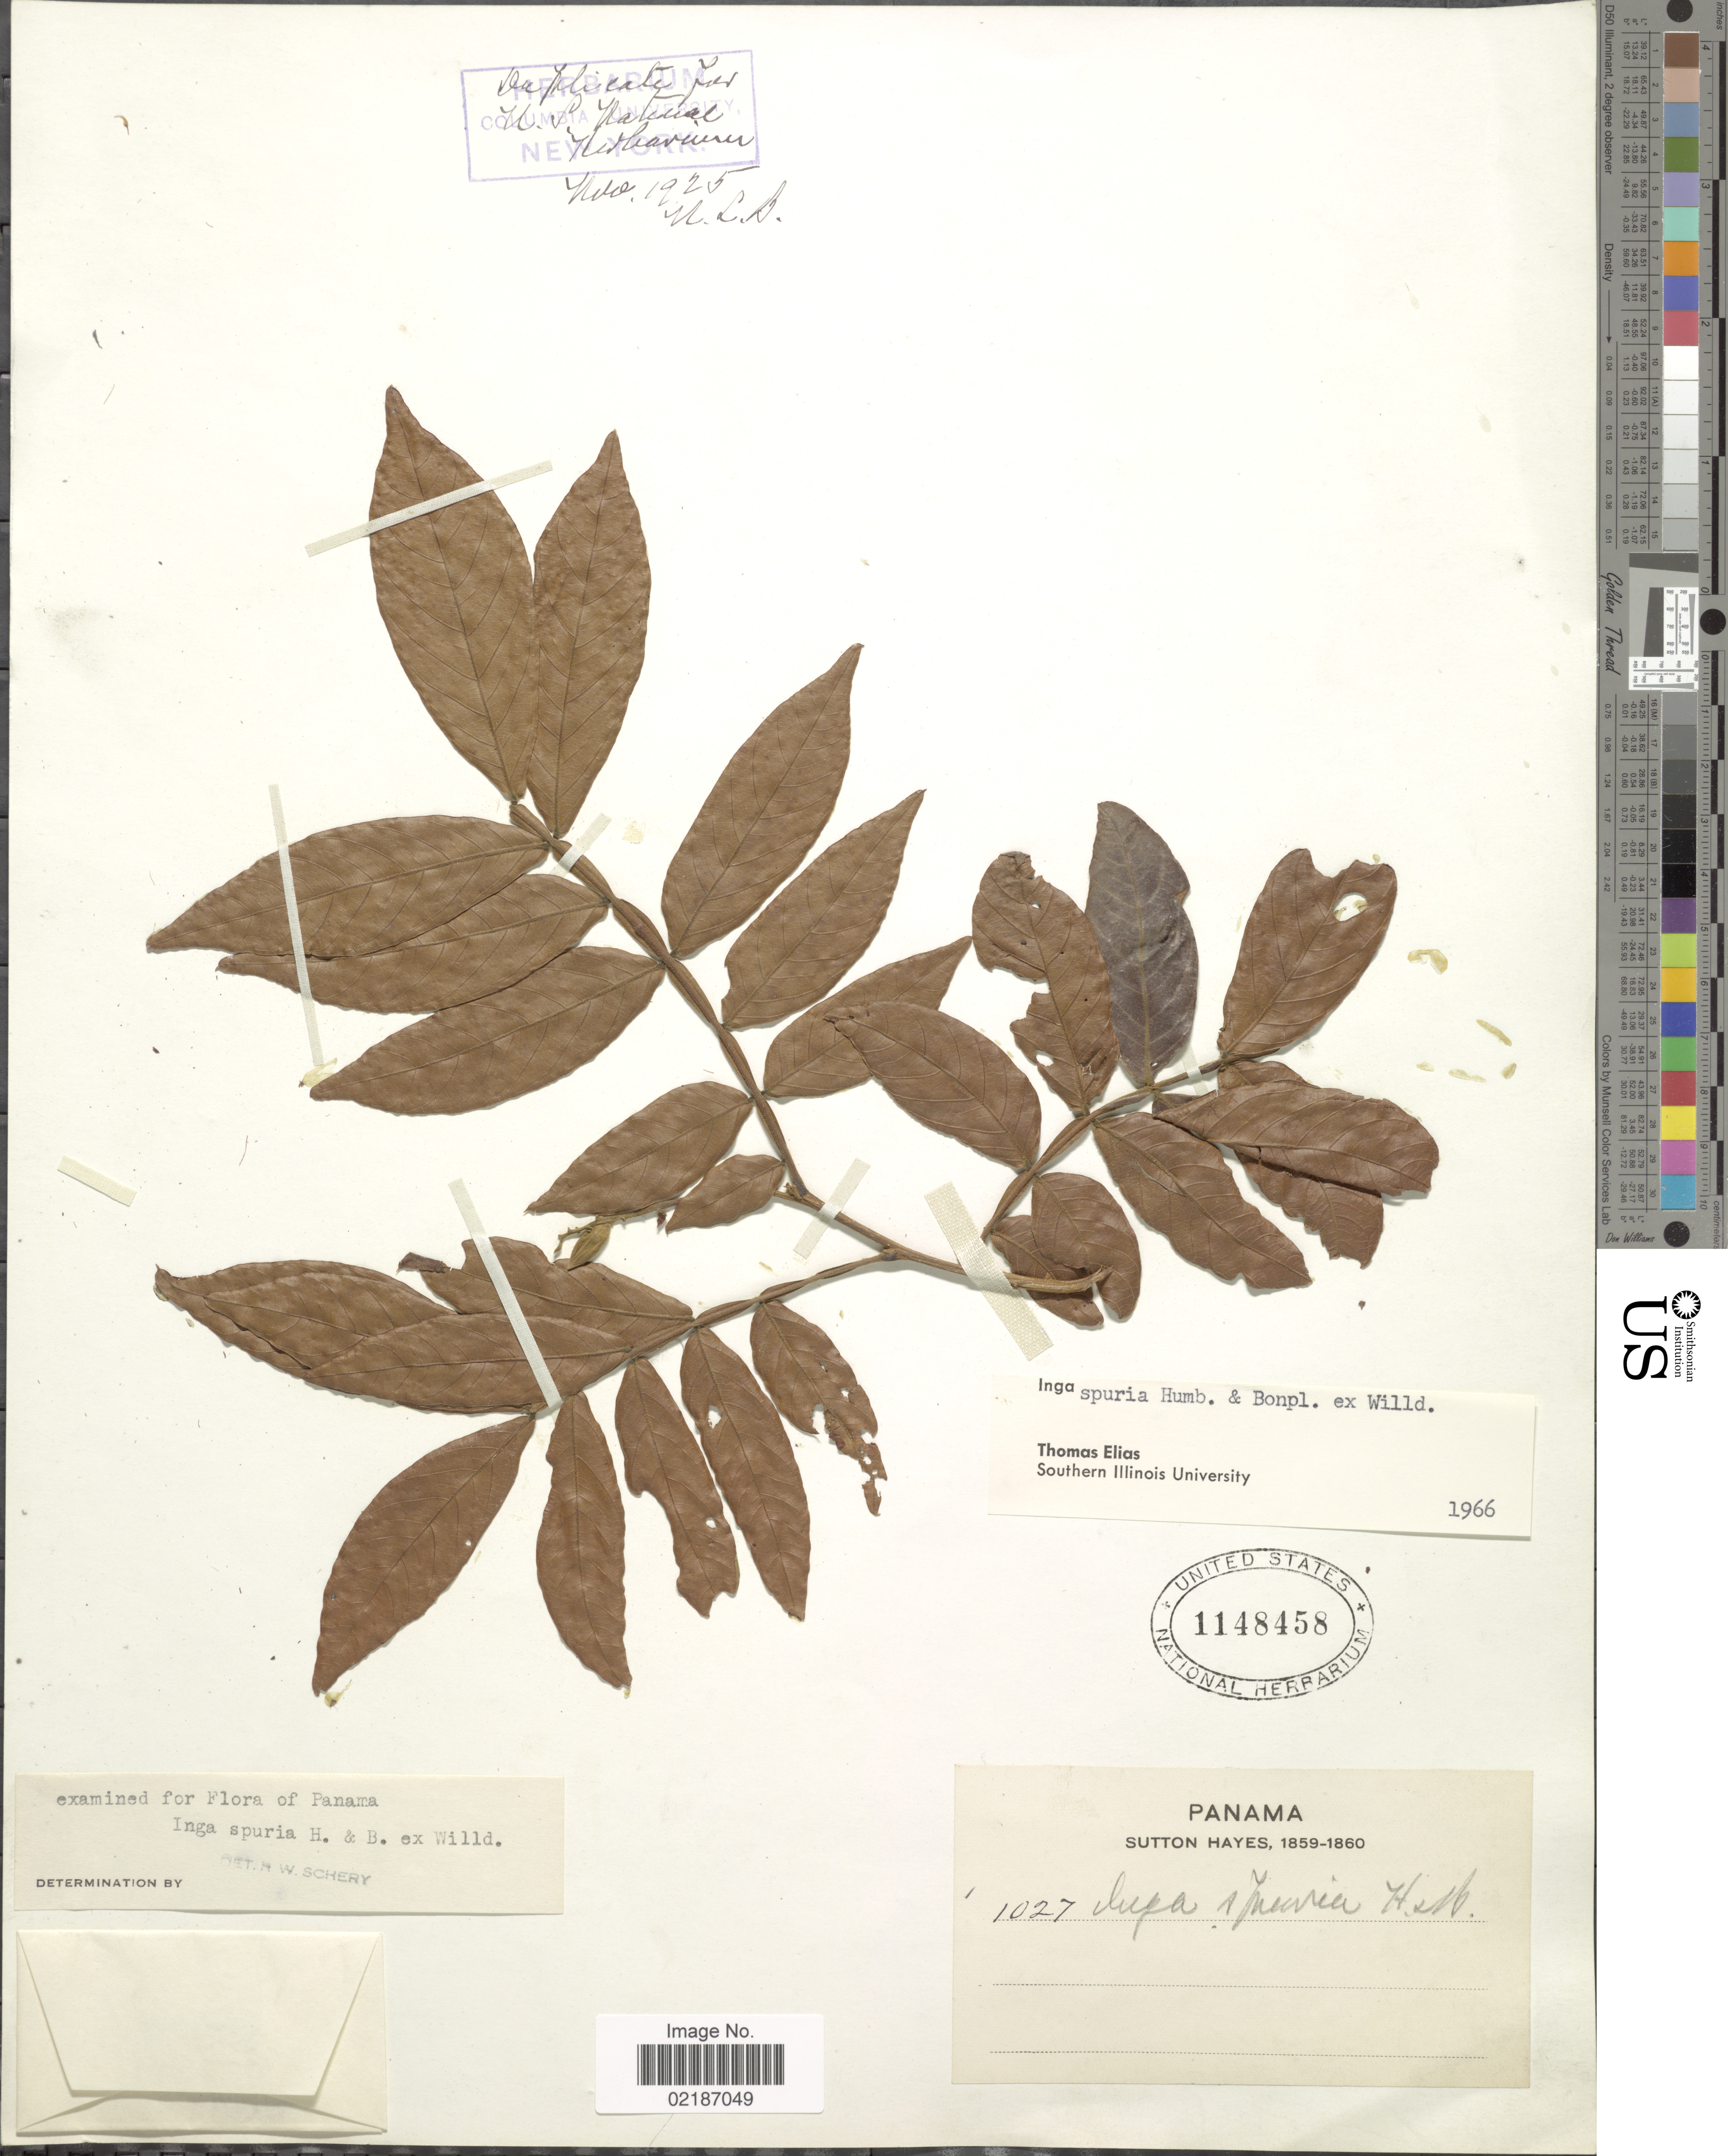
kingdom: Plantae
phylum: Tracheophyta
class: Magnoliopsida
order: Fabales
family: Fabaceae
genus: Inga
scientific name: Inga vera subsp. vera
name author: Willd.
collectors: S. Hayes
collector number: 1027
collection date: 1859/1860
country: Panama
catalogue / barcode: US 1148458